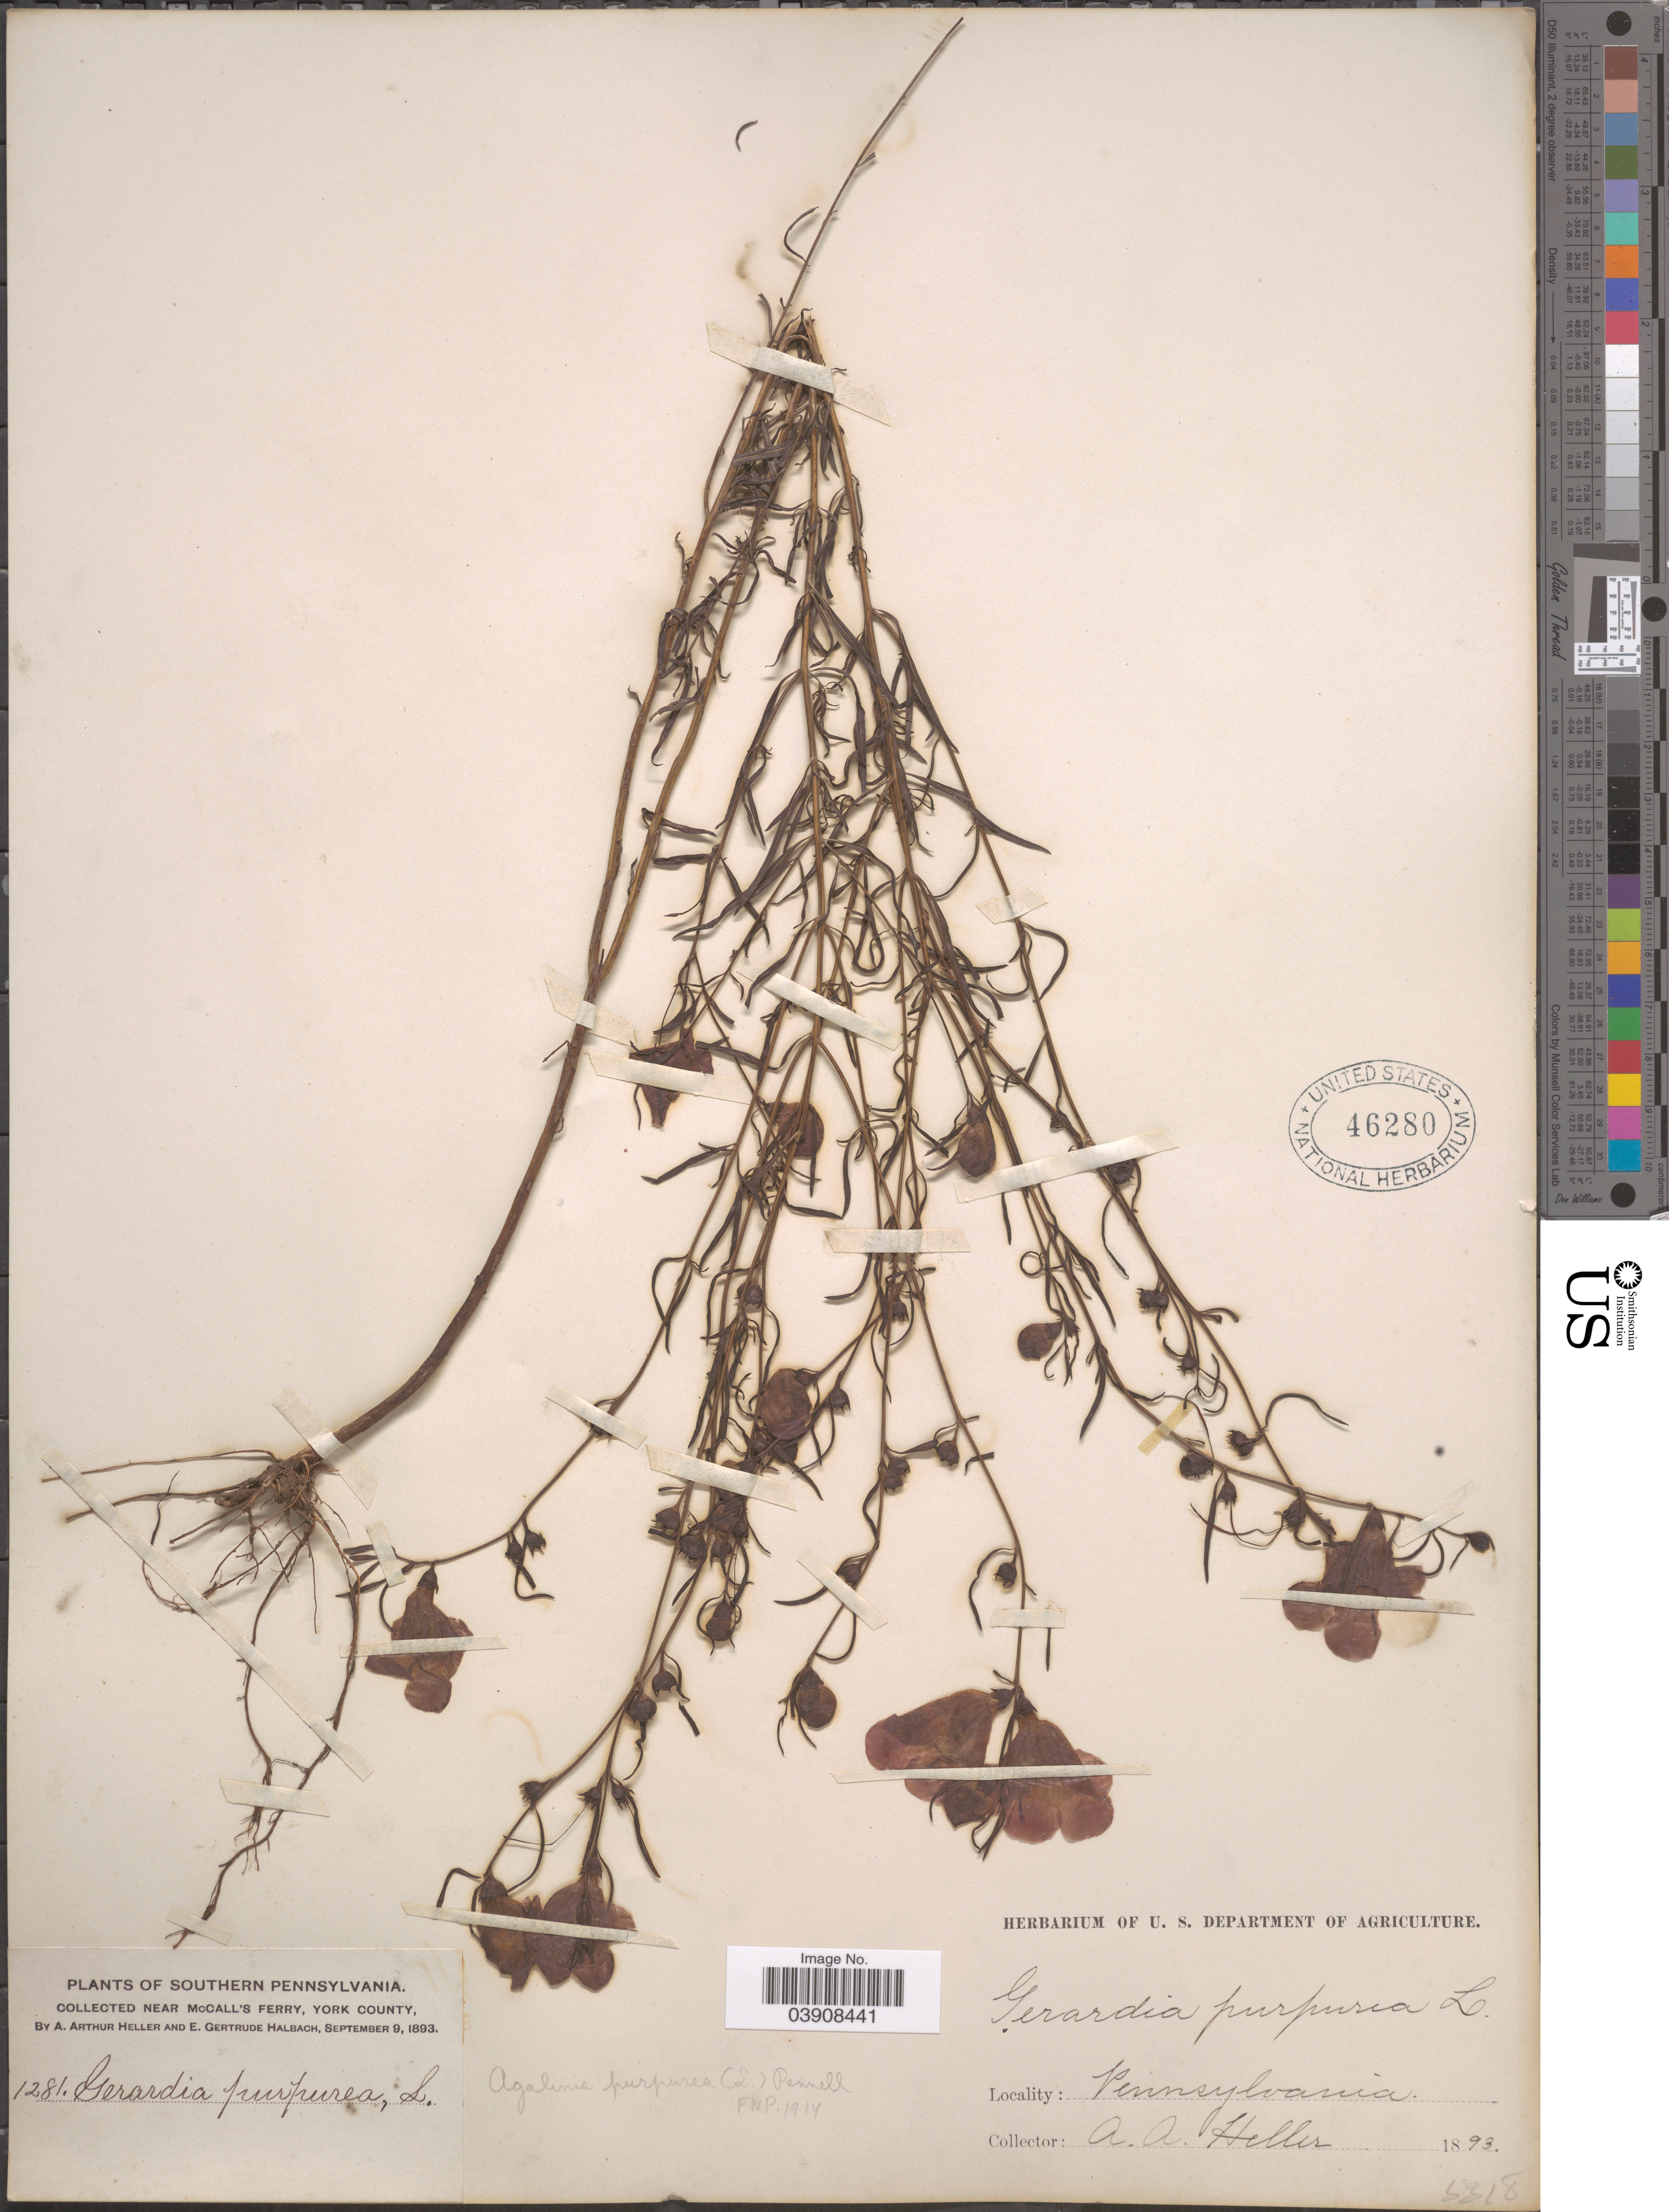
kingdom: Plantae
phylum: Tracheophyta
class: Magnoliopsida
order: Lamiales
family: Orobanchaceae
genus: Agalinis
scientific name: Agalinis purpurea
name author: (L.) Pennell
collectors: A. A. Heller & E. G. Halbach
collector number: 1281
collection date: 1893-09-09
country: United States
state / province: Pennsylvania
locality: Southern Pennsylvania. Near McCall's Ferry, York County.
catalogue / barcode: US 46280